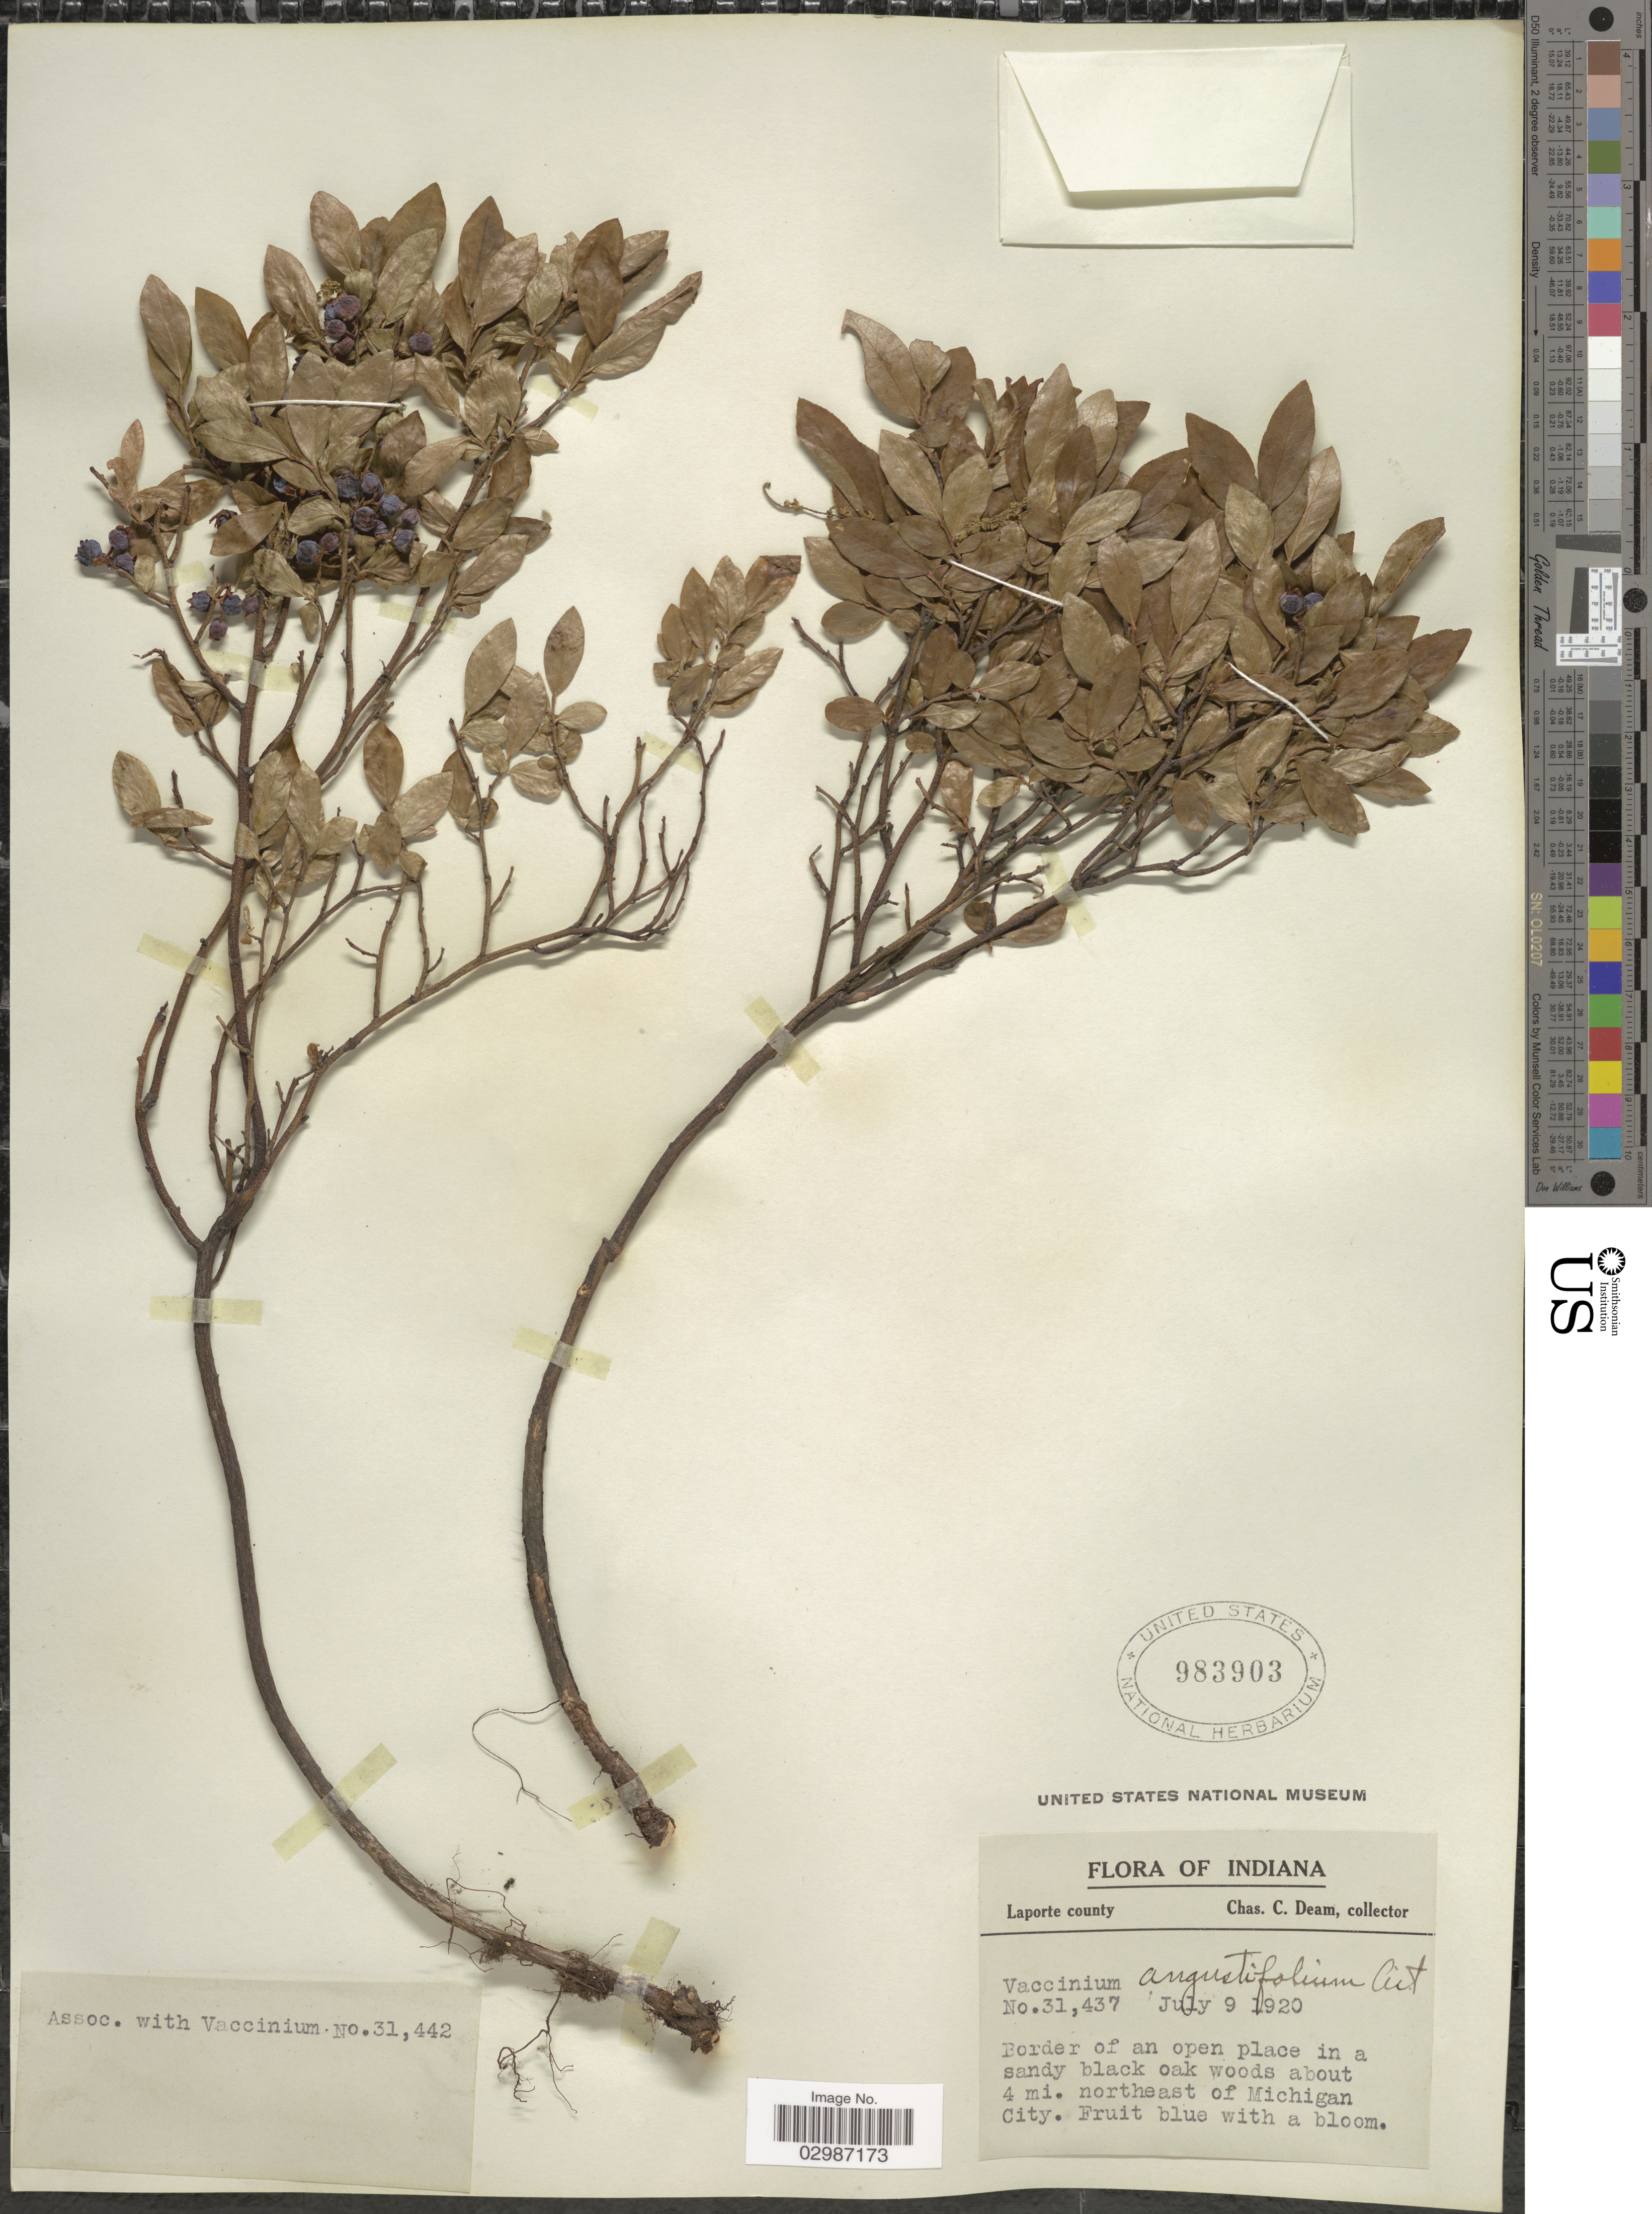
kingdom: Plantae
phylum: Tracheophyta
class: Magnoliopsida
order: Ericales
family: Ericaceae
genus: Vaccinium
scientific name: Vaccinium angustifolium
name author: Aiton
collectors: C. C. Deam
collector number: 31437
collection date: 1920-07-09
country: United States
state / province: Indiana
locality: Laporte county. Border of an open place in a sandy black oak woods about 4 mi. northeast of Michigan City.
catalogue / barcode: US 983903